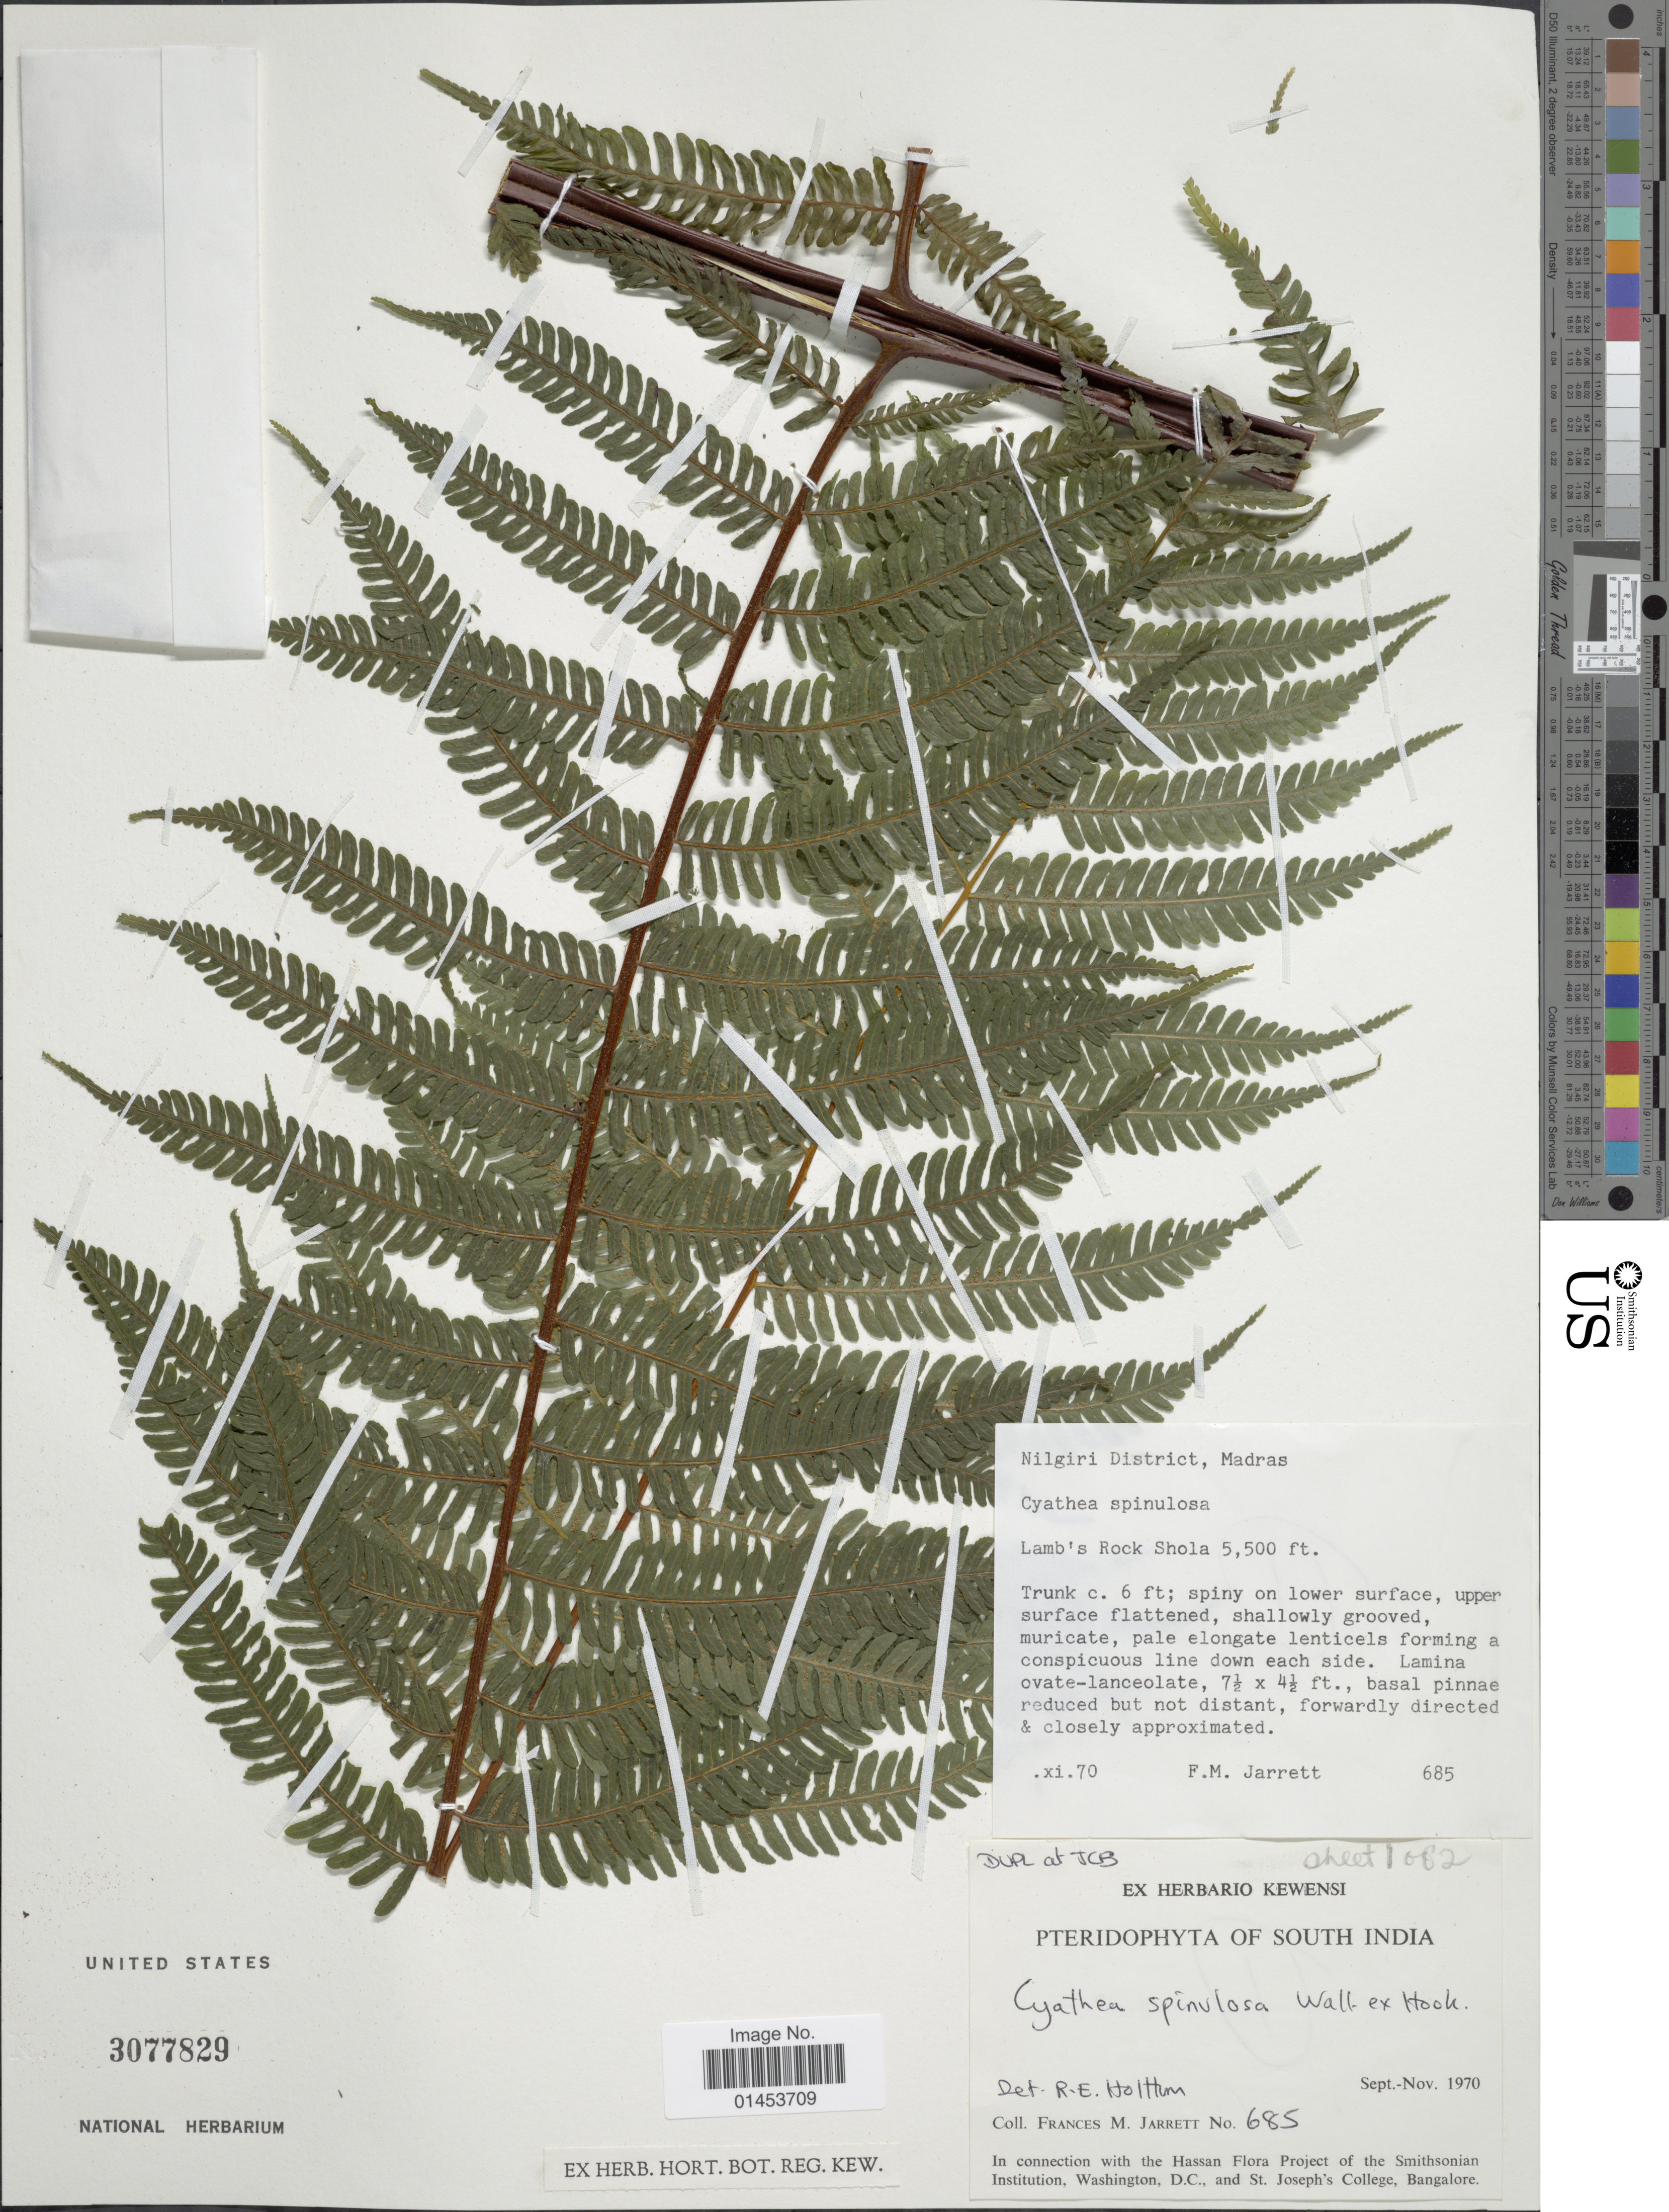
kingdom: Plantae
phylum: Tracheophyta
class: Polypodiopsida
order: Cyatheales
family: Cyatheaceae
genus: Cyathea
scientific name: Cyathea spinulosa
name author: Wall. ex Hook.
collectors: F. M. Jarrett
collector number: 685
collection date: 1970-11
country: India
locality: Nilgiri District, Madras, Lamb's Rock Shola, South India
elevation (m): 1676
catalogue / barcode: US 3077829